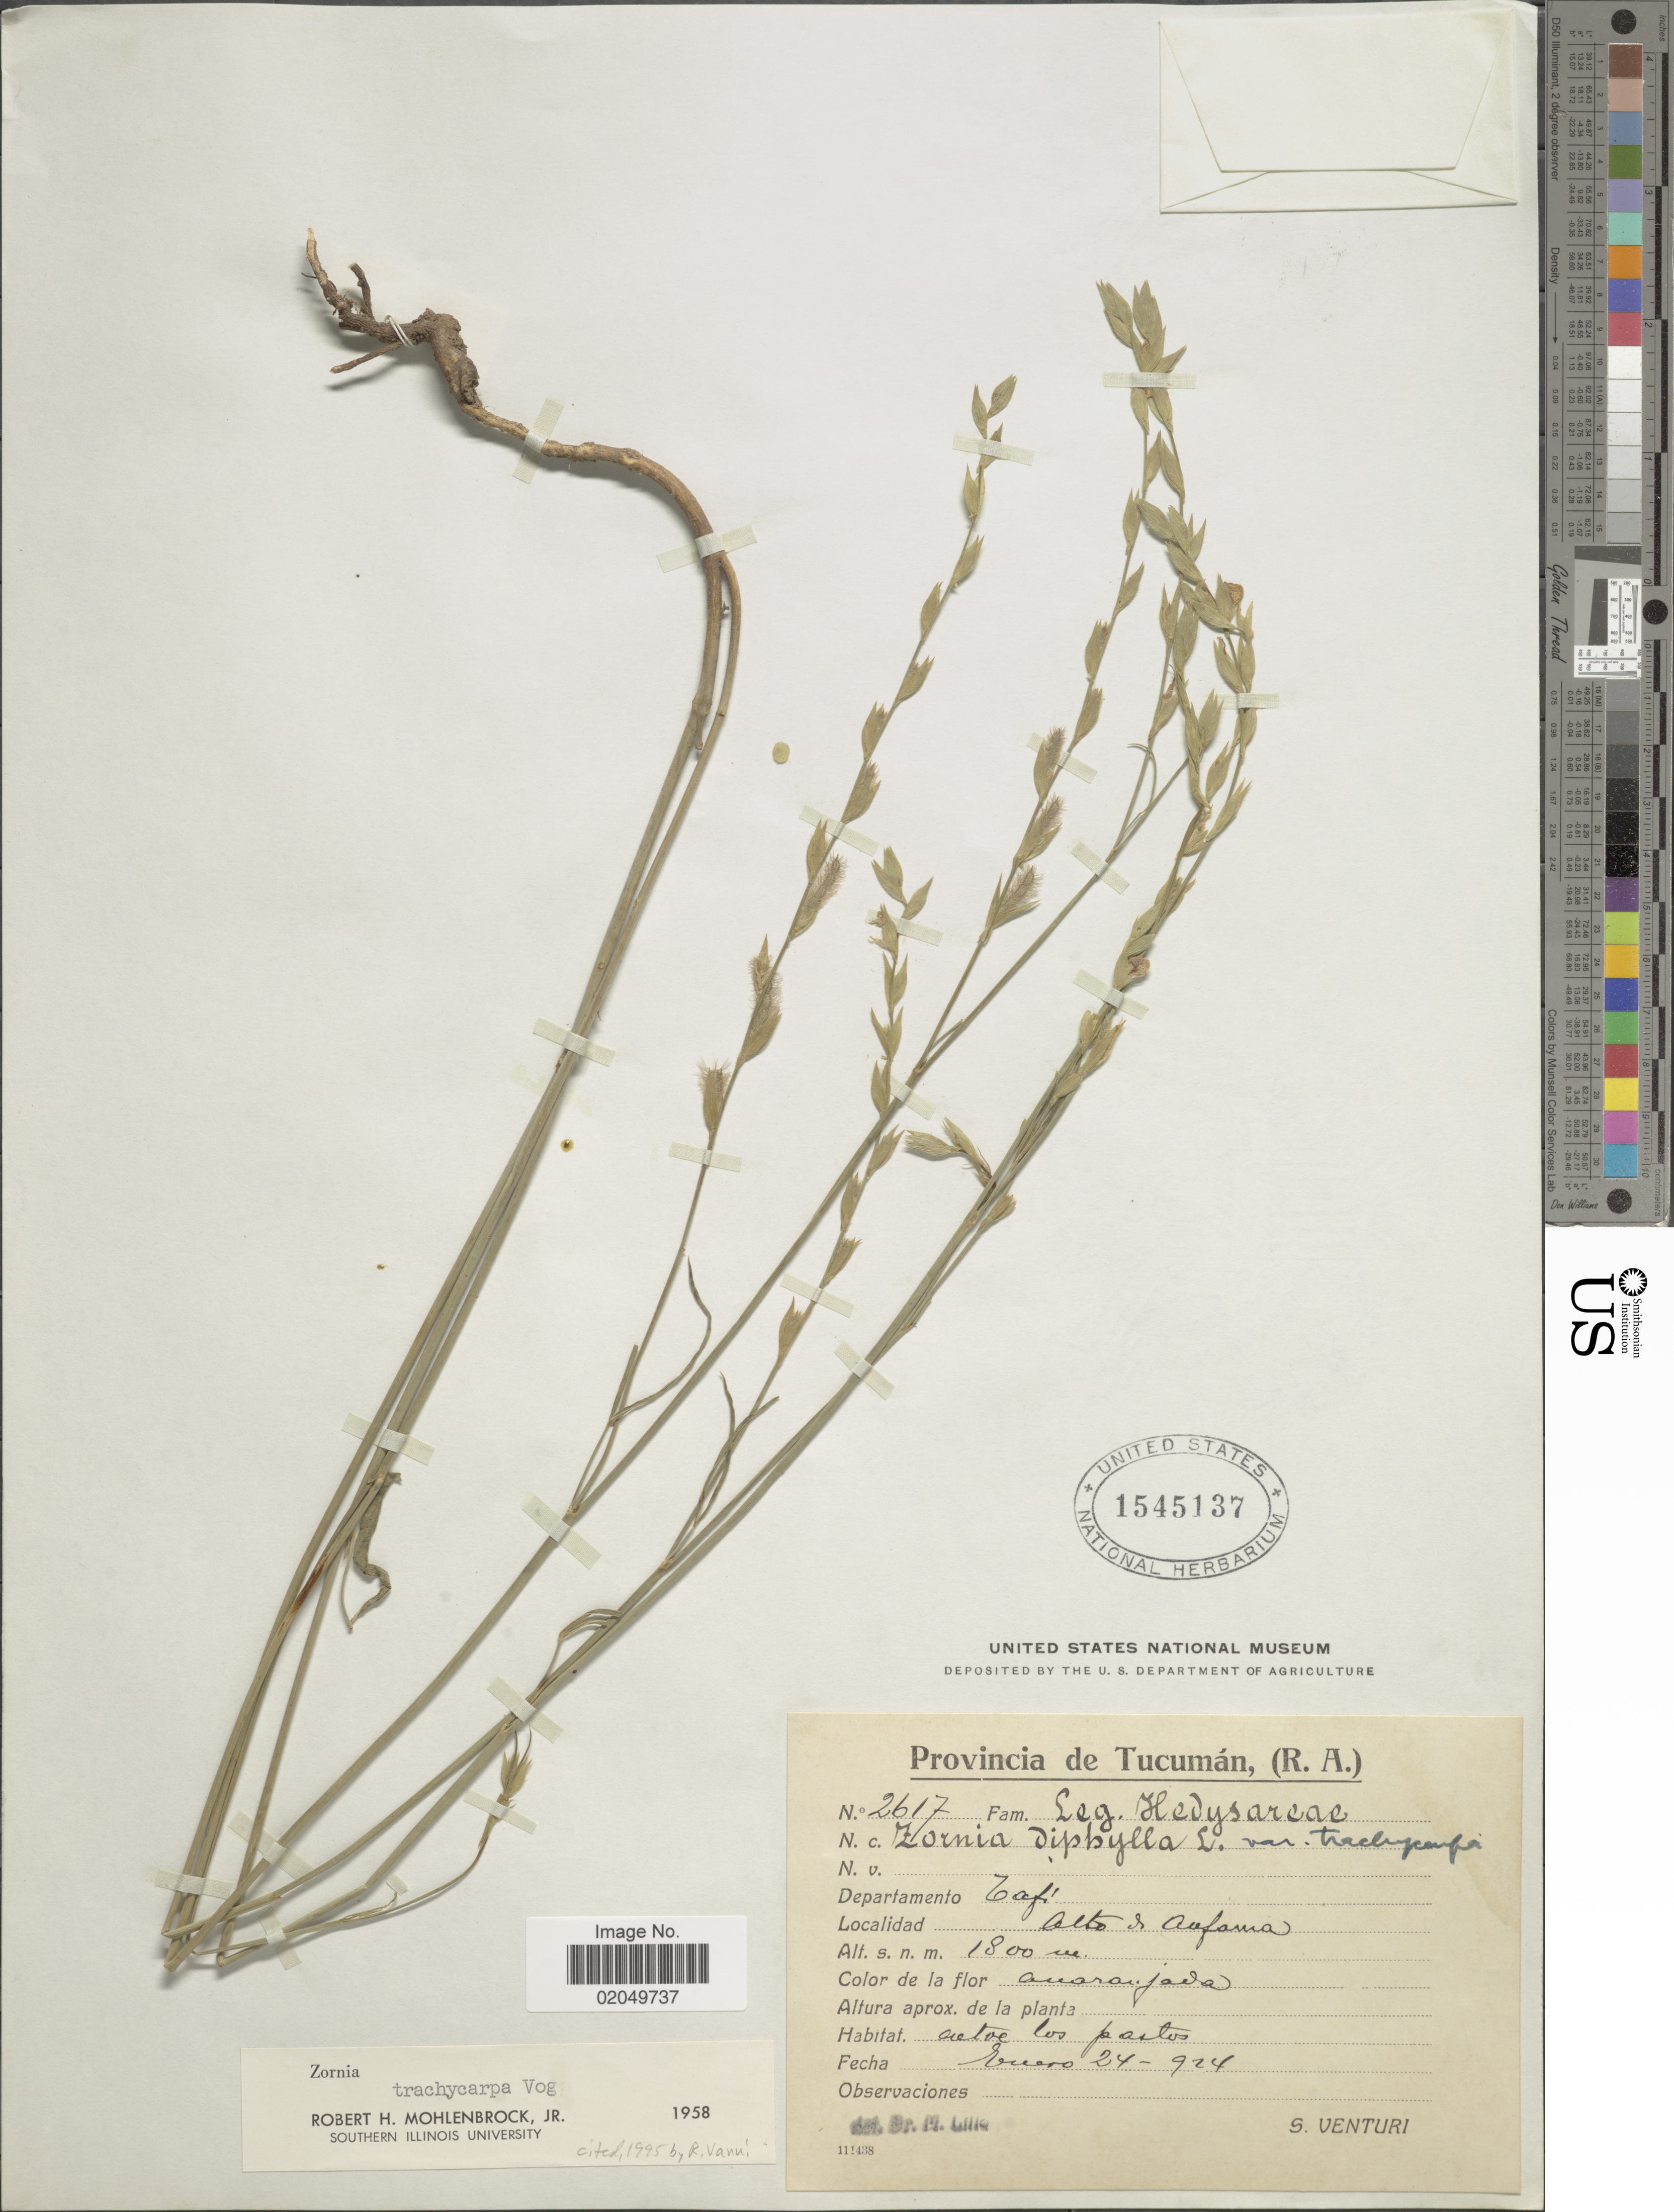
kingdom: Plantae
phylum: Tracheophyta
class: Magnoliopsida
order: Fabales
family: Fabaceae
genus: Zornia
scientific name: Zornia trachycarpa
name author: Vogel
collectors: S. Venturi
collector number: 2617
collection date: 1924-01-24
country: Argentina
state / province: Tucuman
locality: Provincia de Tucuman, (R. A.). Departamento Tafi. Alto & Anfama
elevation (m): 1800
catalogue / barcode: US 1545137